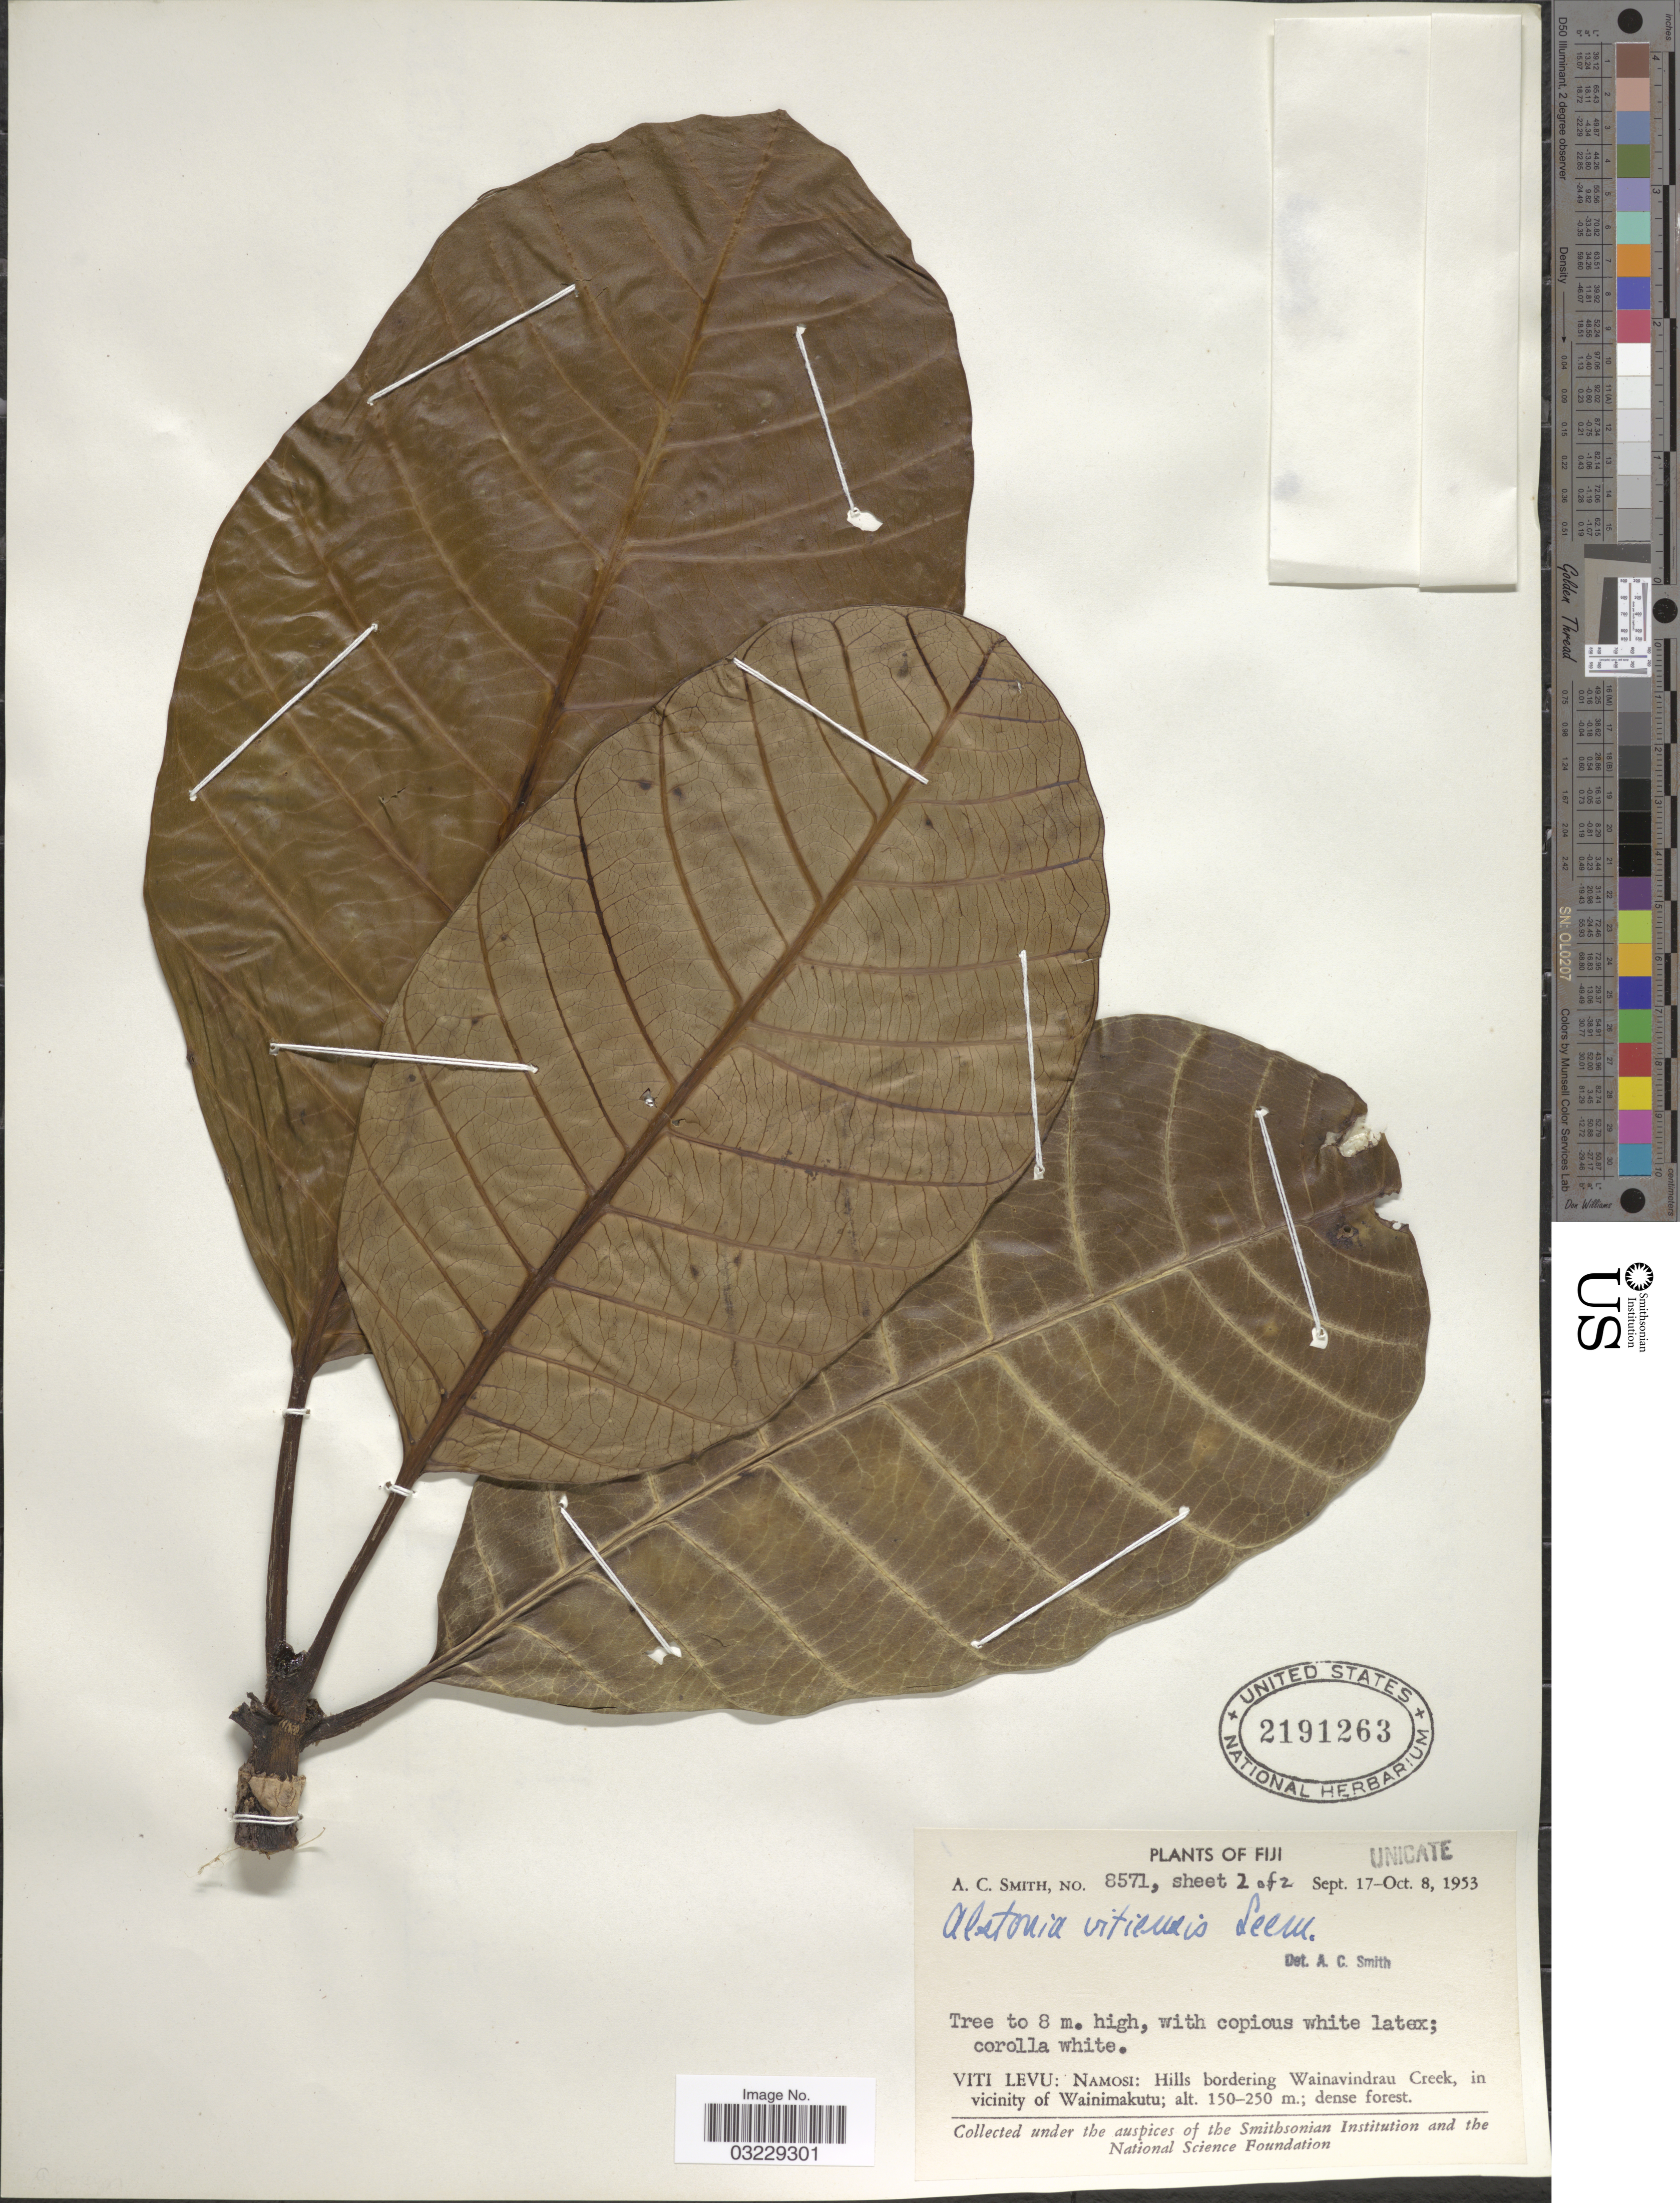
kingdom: Plantae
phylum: Tracheophyta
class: Magnoliopsida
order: Gentianales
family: Apocynaceae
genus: Alstonia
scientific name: Alstonia costata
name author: (G. Forst.) R. Br.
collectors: A. C. Smith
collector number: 8571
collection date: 1953-09-17/1953-10-08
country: Fiji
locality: Viti Levu: Namosi: Hills bordering Wainavindrau Creek, in vicinity of Wainimakutu.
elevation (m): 150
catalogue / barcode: US 2191263